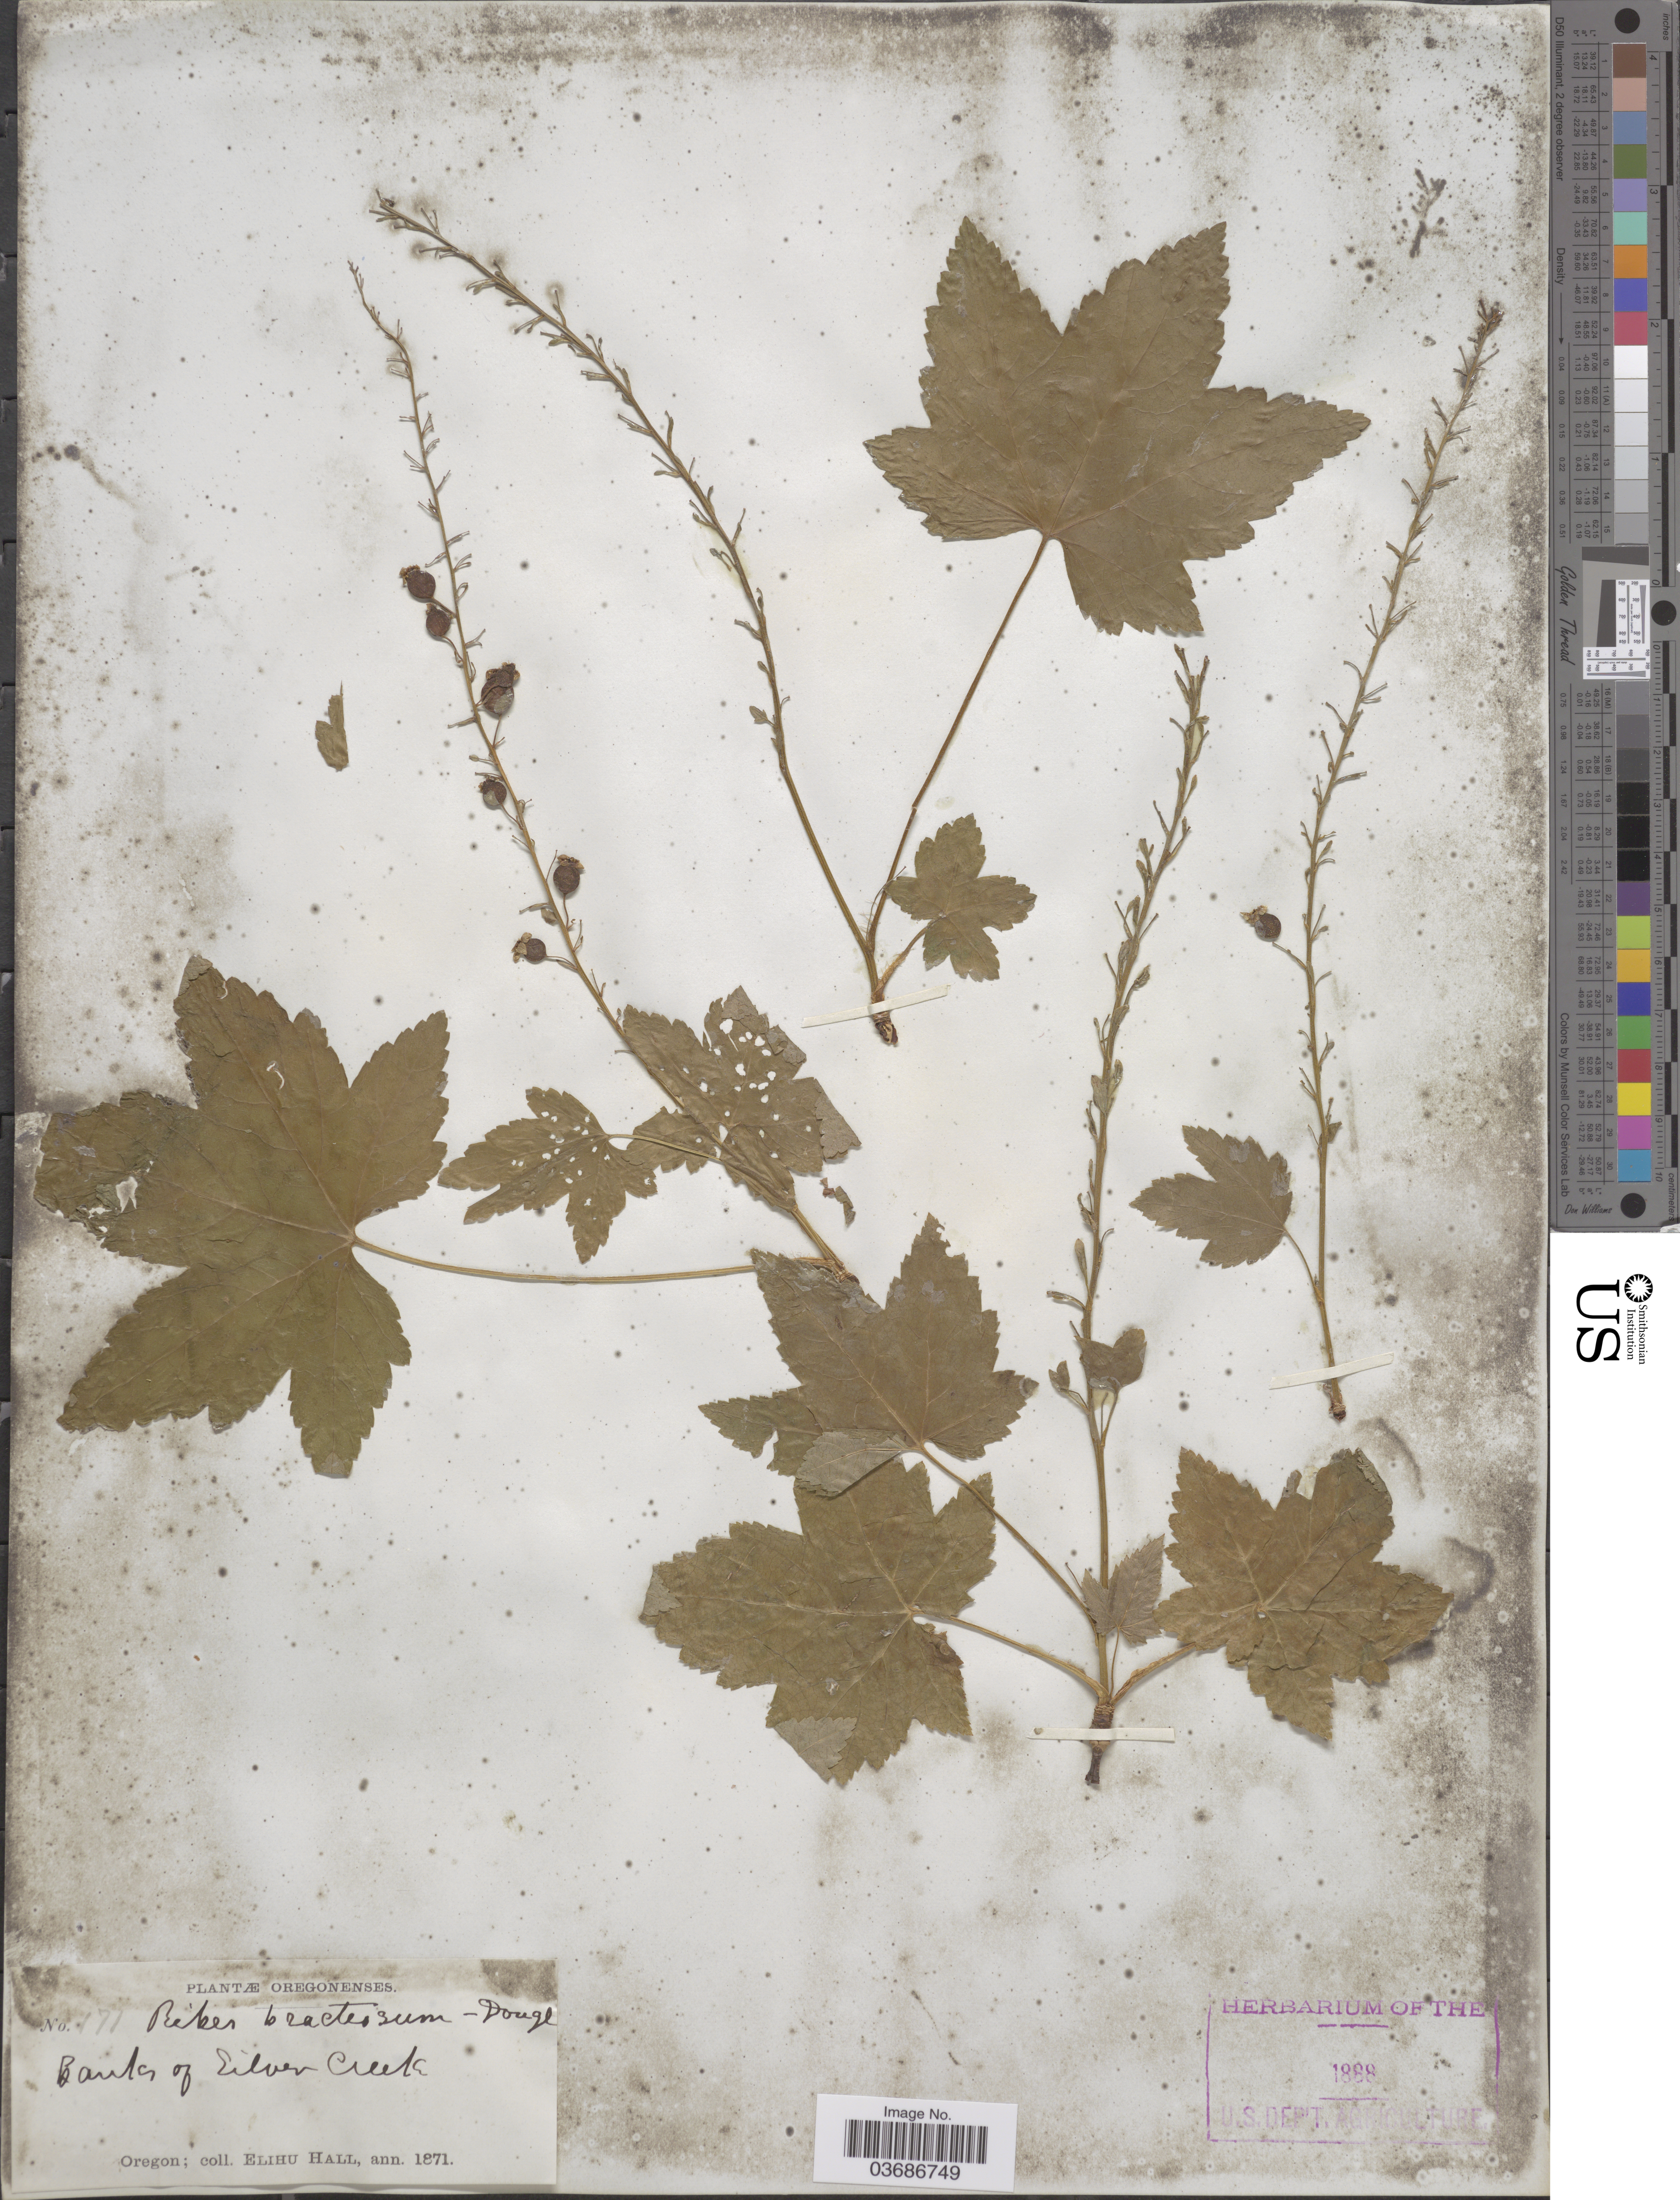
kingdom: Plantae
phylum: Tracheophyta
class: Magnoliopsida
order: Saxifragales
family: Grossulariaceae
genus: Ribes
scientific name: Ribes bracteosum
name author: Douglas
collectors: E. Hall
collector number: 177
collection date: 1871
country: United States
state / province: Oregon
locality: Banks of Silver Creek.